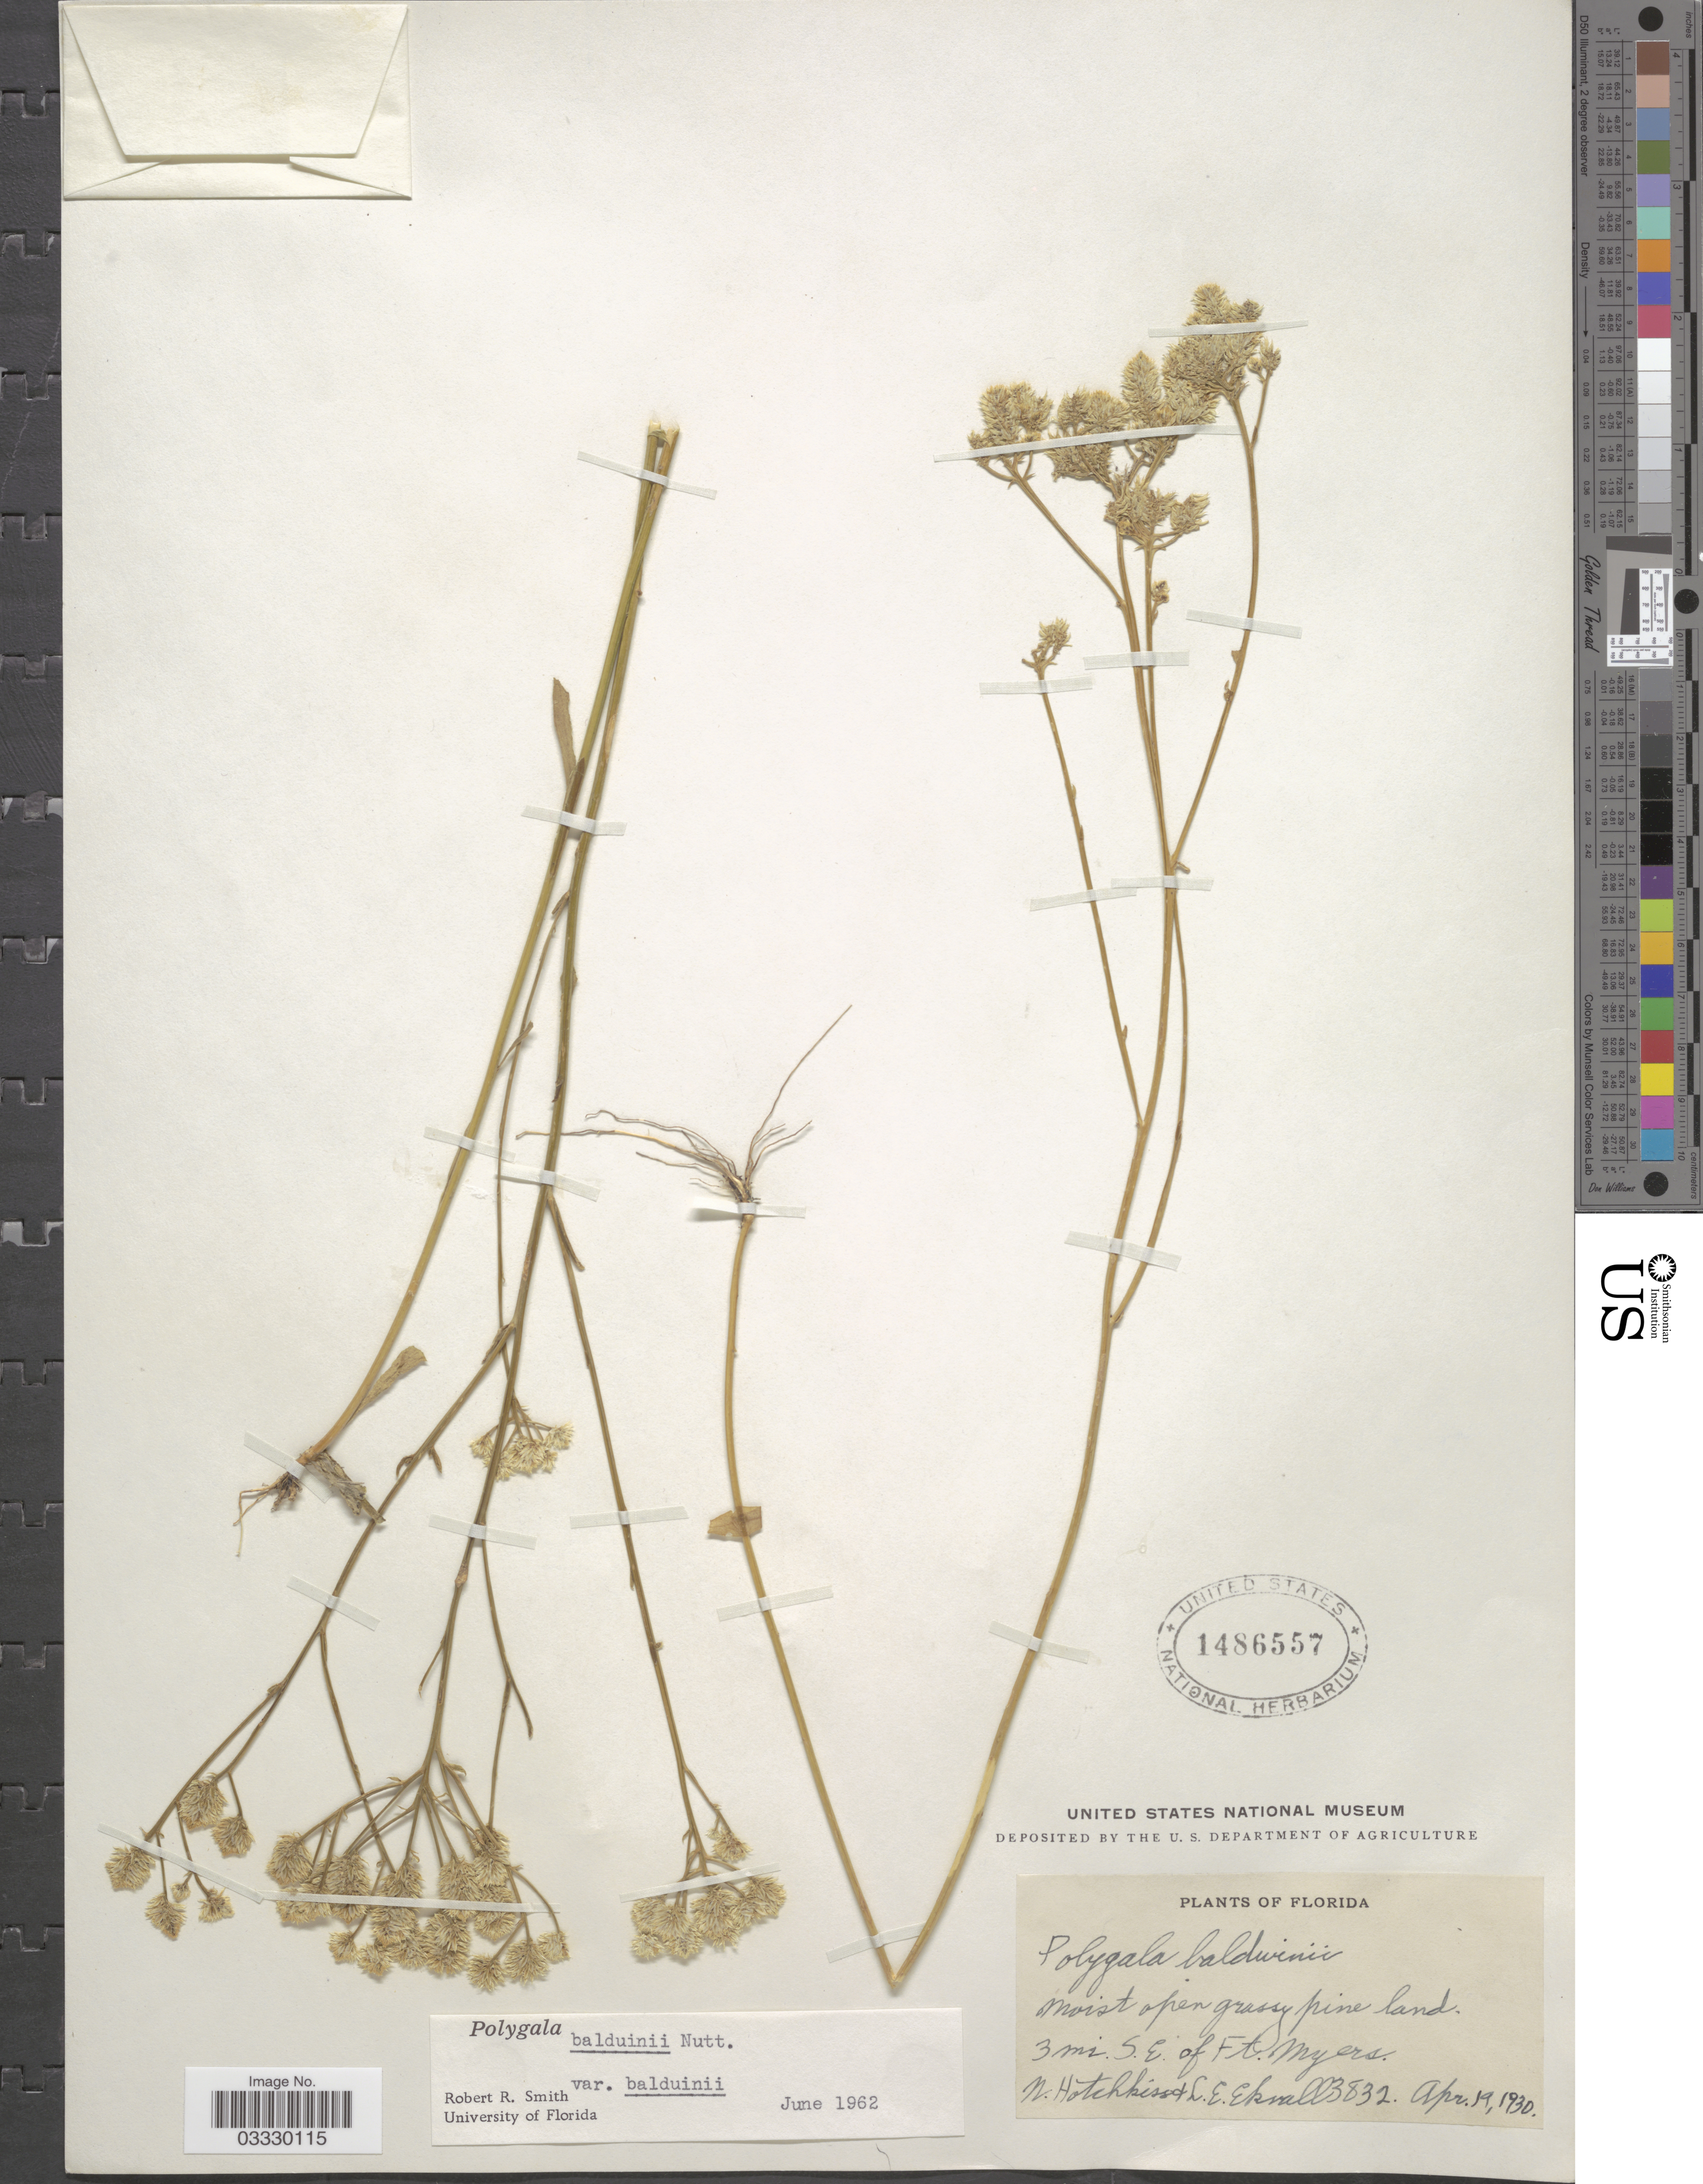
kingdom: Plantae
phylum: Tracheophyta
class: Magnoliopsida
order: Fabales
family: Polygalaceae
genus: Polygala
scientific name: Polygala balduinii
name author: Nutt.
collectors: N. Hotchkiss & L. Ekvall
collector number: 832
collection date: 1930-04-19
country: United States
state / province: Florida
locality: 3 mi. S. E. of Ft. Myers.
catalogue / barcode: US 1486557